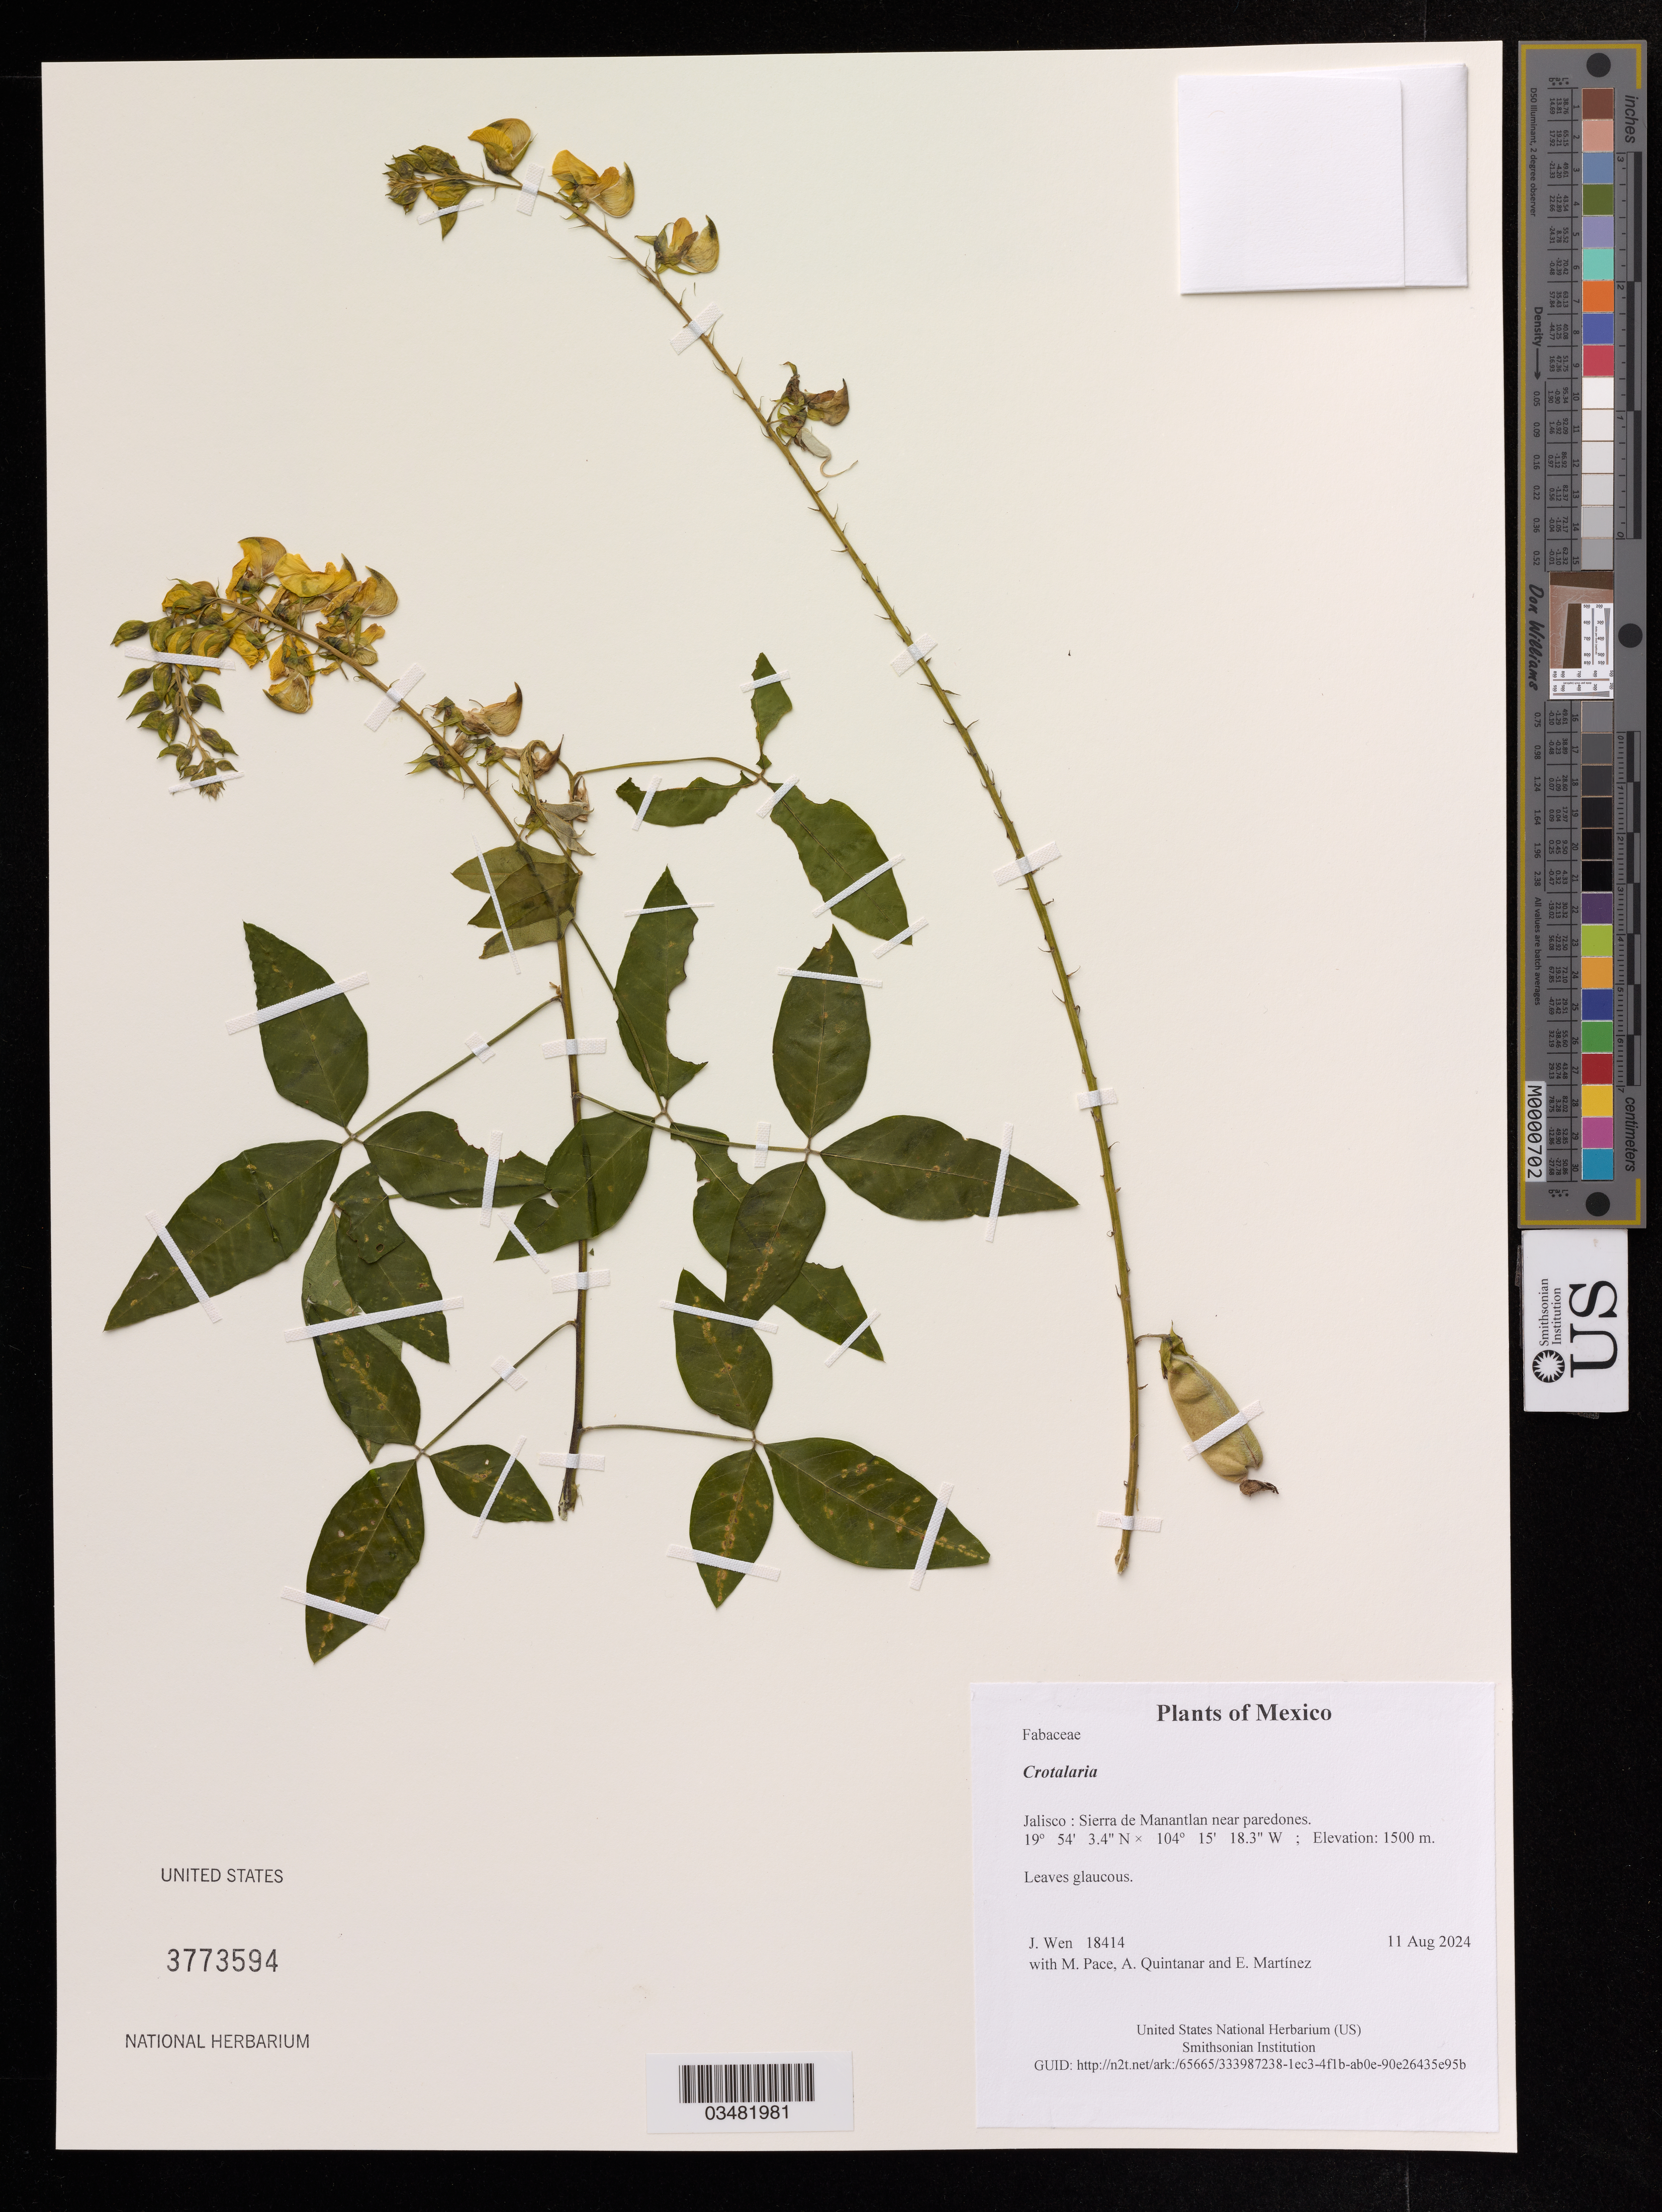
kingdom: Plantae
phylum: Tracheophyta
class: Magnoliopsida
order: Fabales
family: Fabaceae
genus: Crotalaria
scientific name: Crotalaria sp.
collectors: J. Wen, M. Pace, A. Quintanar & E. Martinez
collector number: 18414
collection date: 2024-08-11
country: Mexico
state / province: Jalisco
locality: Sierra de Manantlan near paredones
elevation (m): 1500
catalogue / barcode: US 3773594